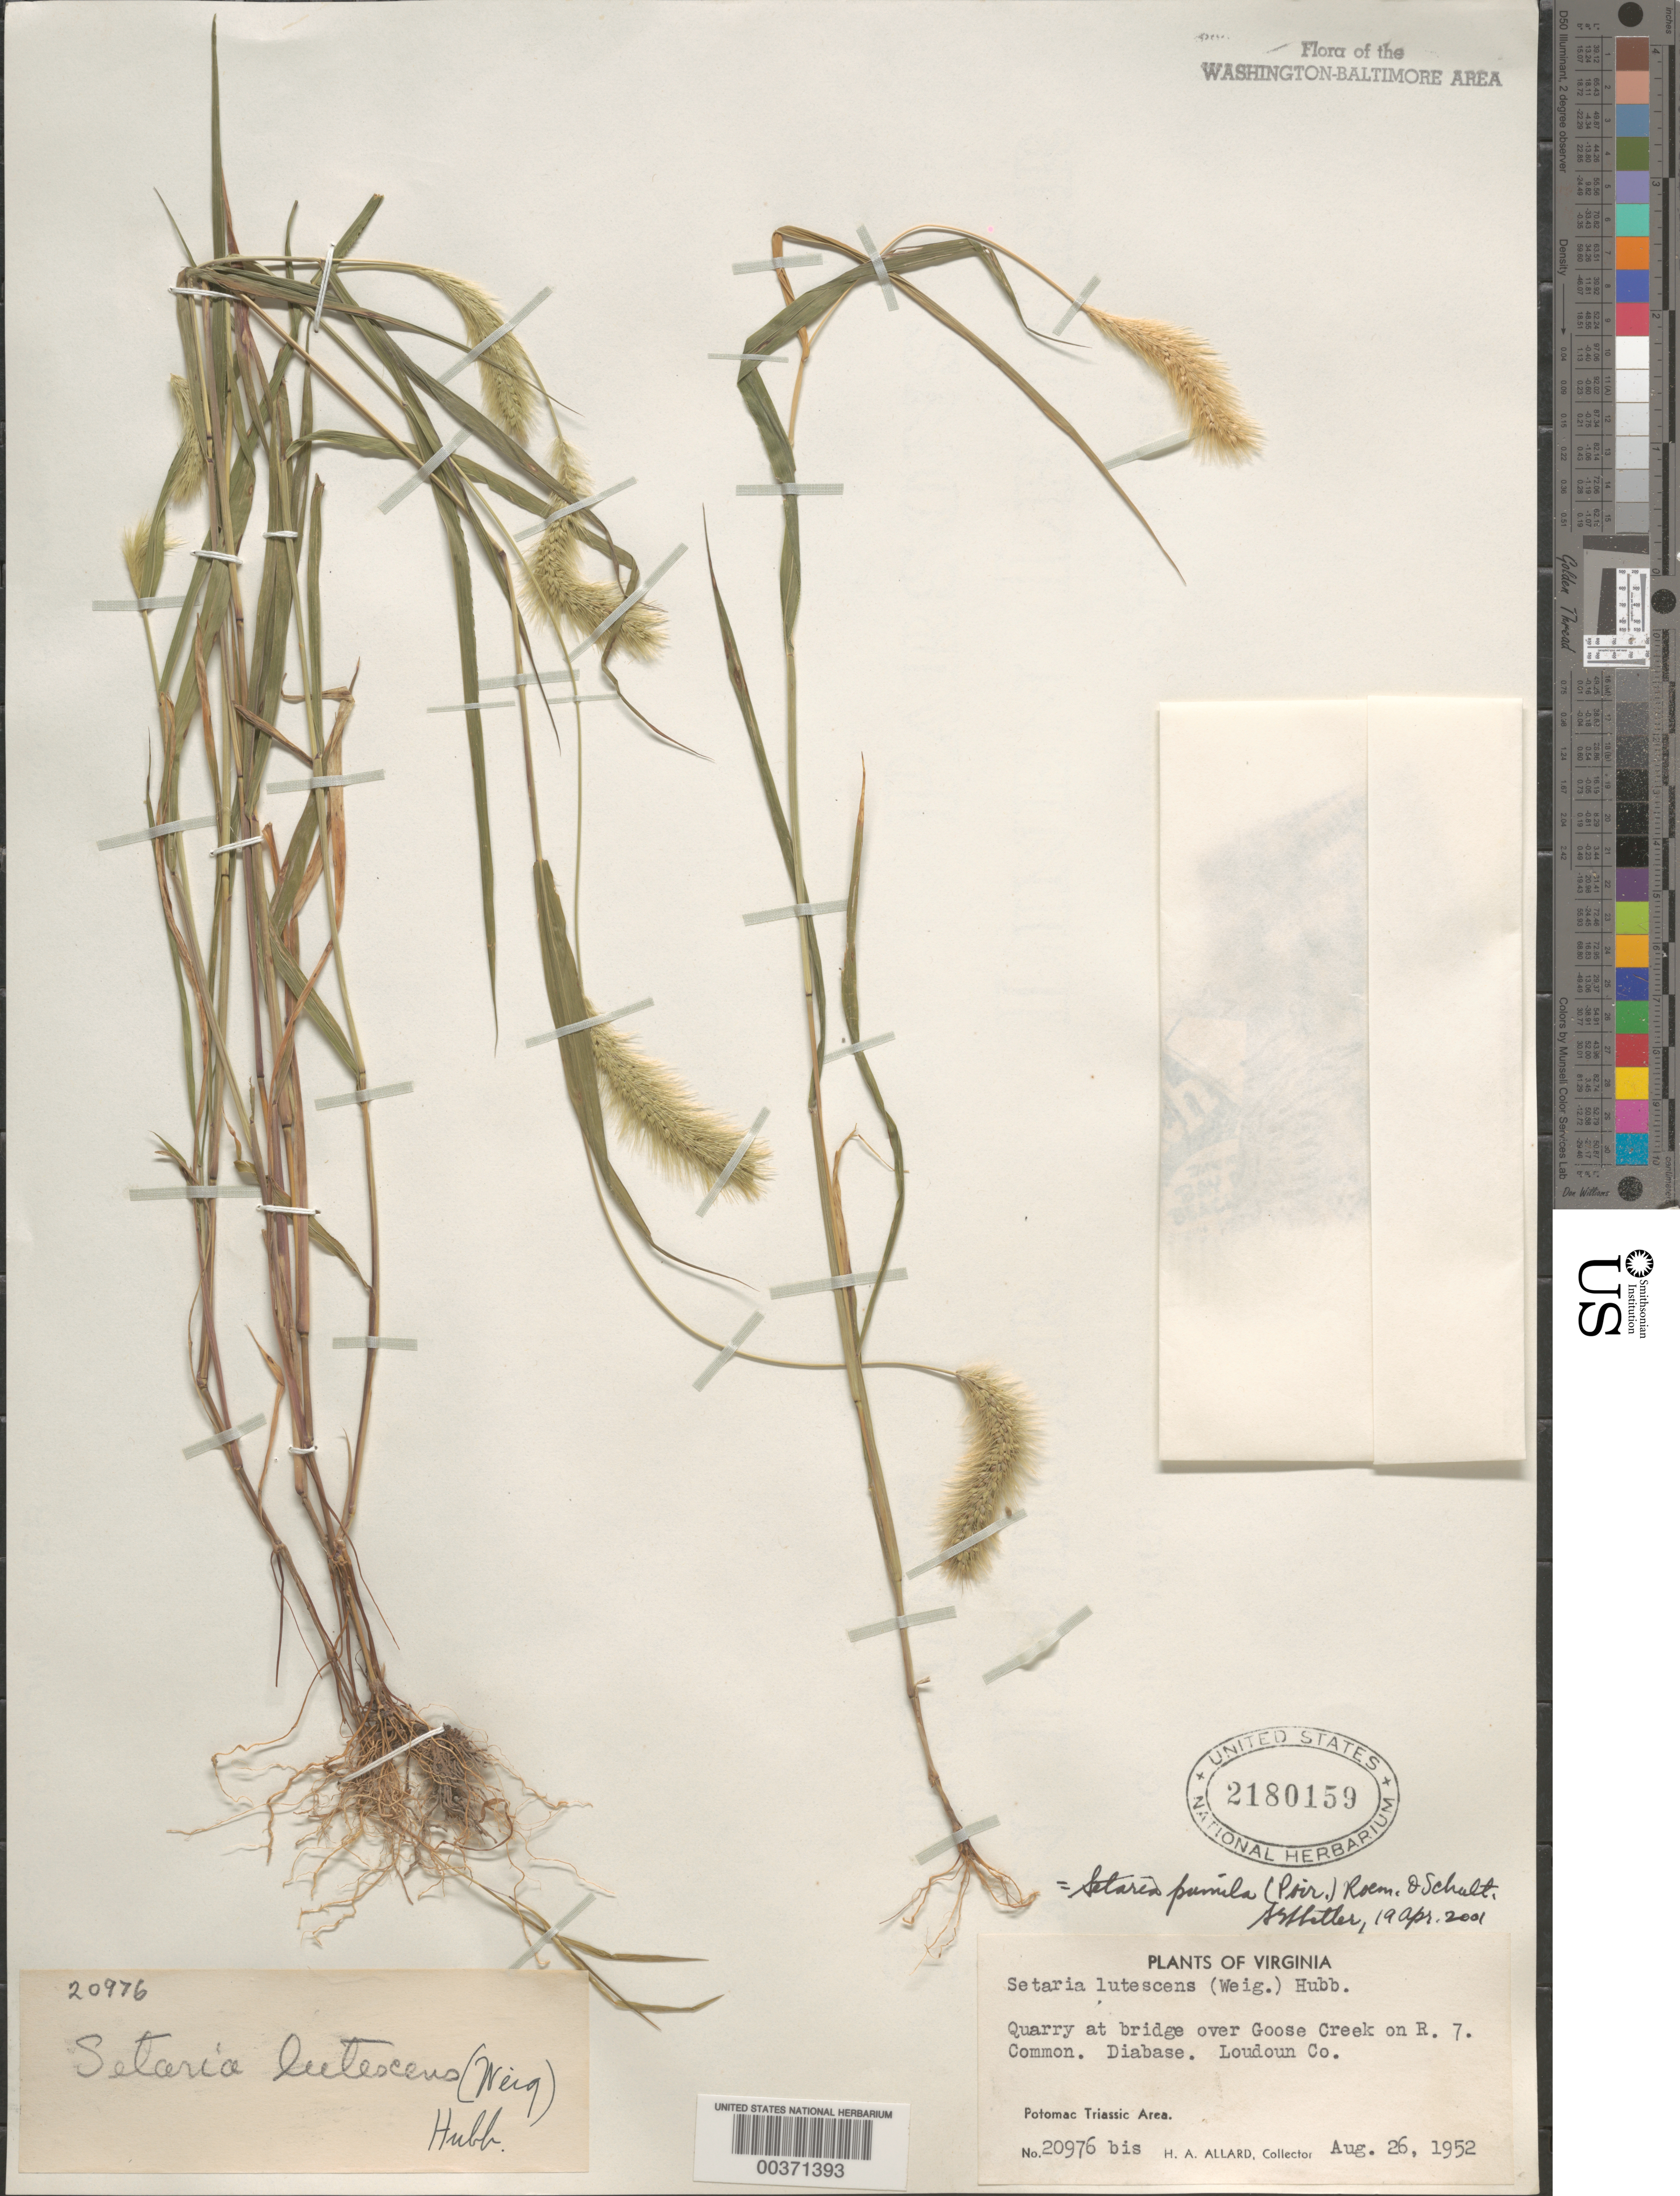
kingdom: Plantae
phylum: Tracheophyta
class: Liliopsida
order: Poales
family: Poaceae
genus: Setaria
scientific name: Setaria pumila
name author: (Poir.) Roem. & Schult.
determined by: Shetler, Stanwyn G., (US), NMNH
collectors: H. A. Allard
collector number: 20976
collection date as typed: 26 Aug 1952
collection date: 1952-08-26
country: United States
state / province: Virginia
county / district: Loudoun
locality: Goose Creek on Route 7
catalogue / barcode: US 2180159